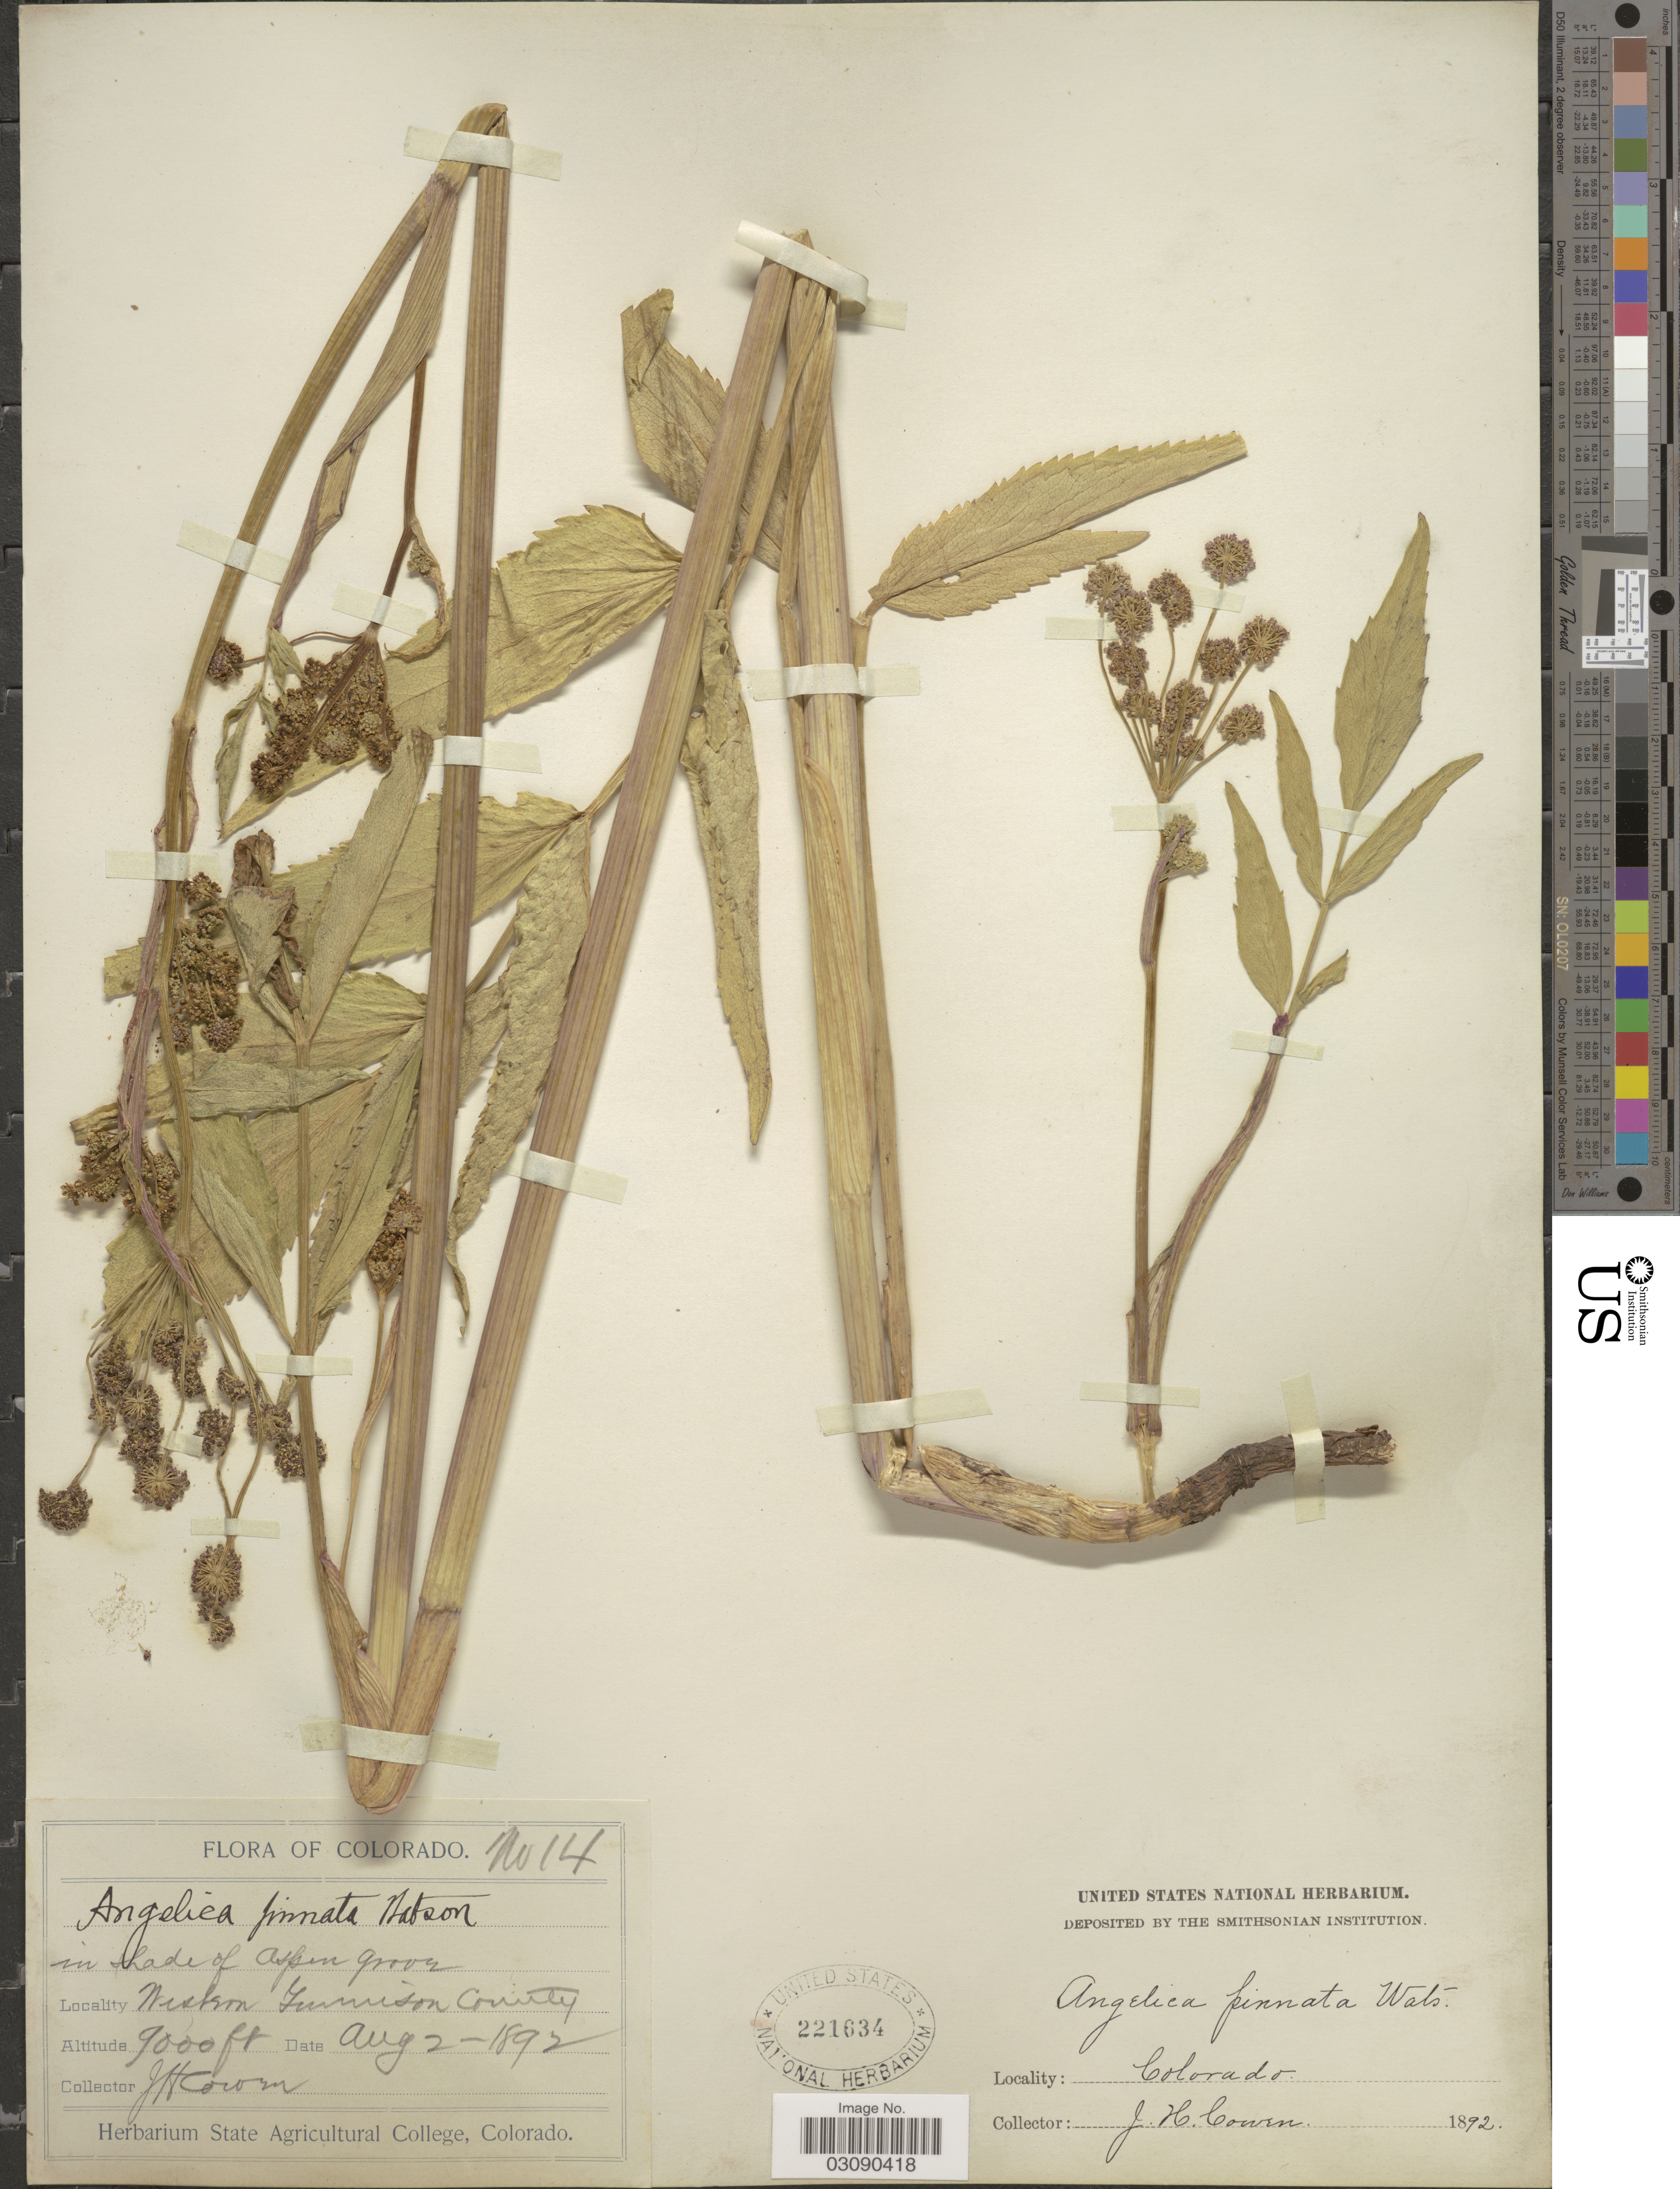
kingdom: Plantae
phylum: Tracheophyta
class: Magnoliopsida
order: Apiales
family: Apiaceae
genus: Angelica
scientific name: Angelica pinnata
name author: S. Watson in C. King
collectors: J. H. Cowen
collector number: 14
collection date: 1892-08-02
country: United States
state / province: Colorado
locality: Western Gunnison County.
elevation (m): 2743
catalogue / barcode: US 221634